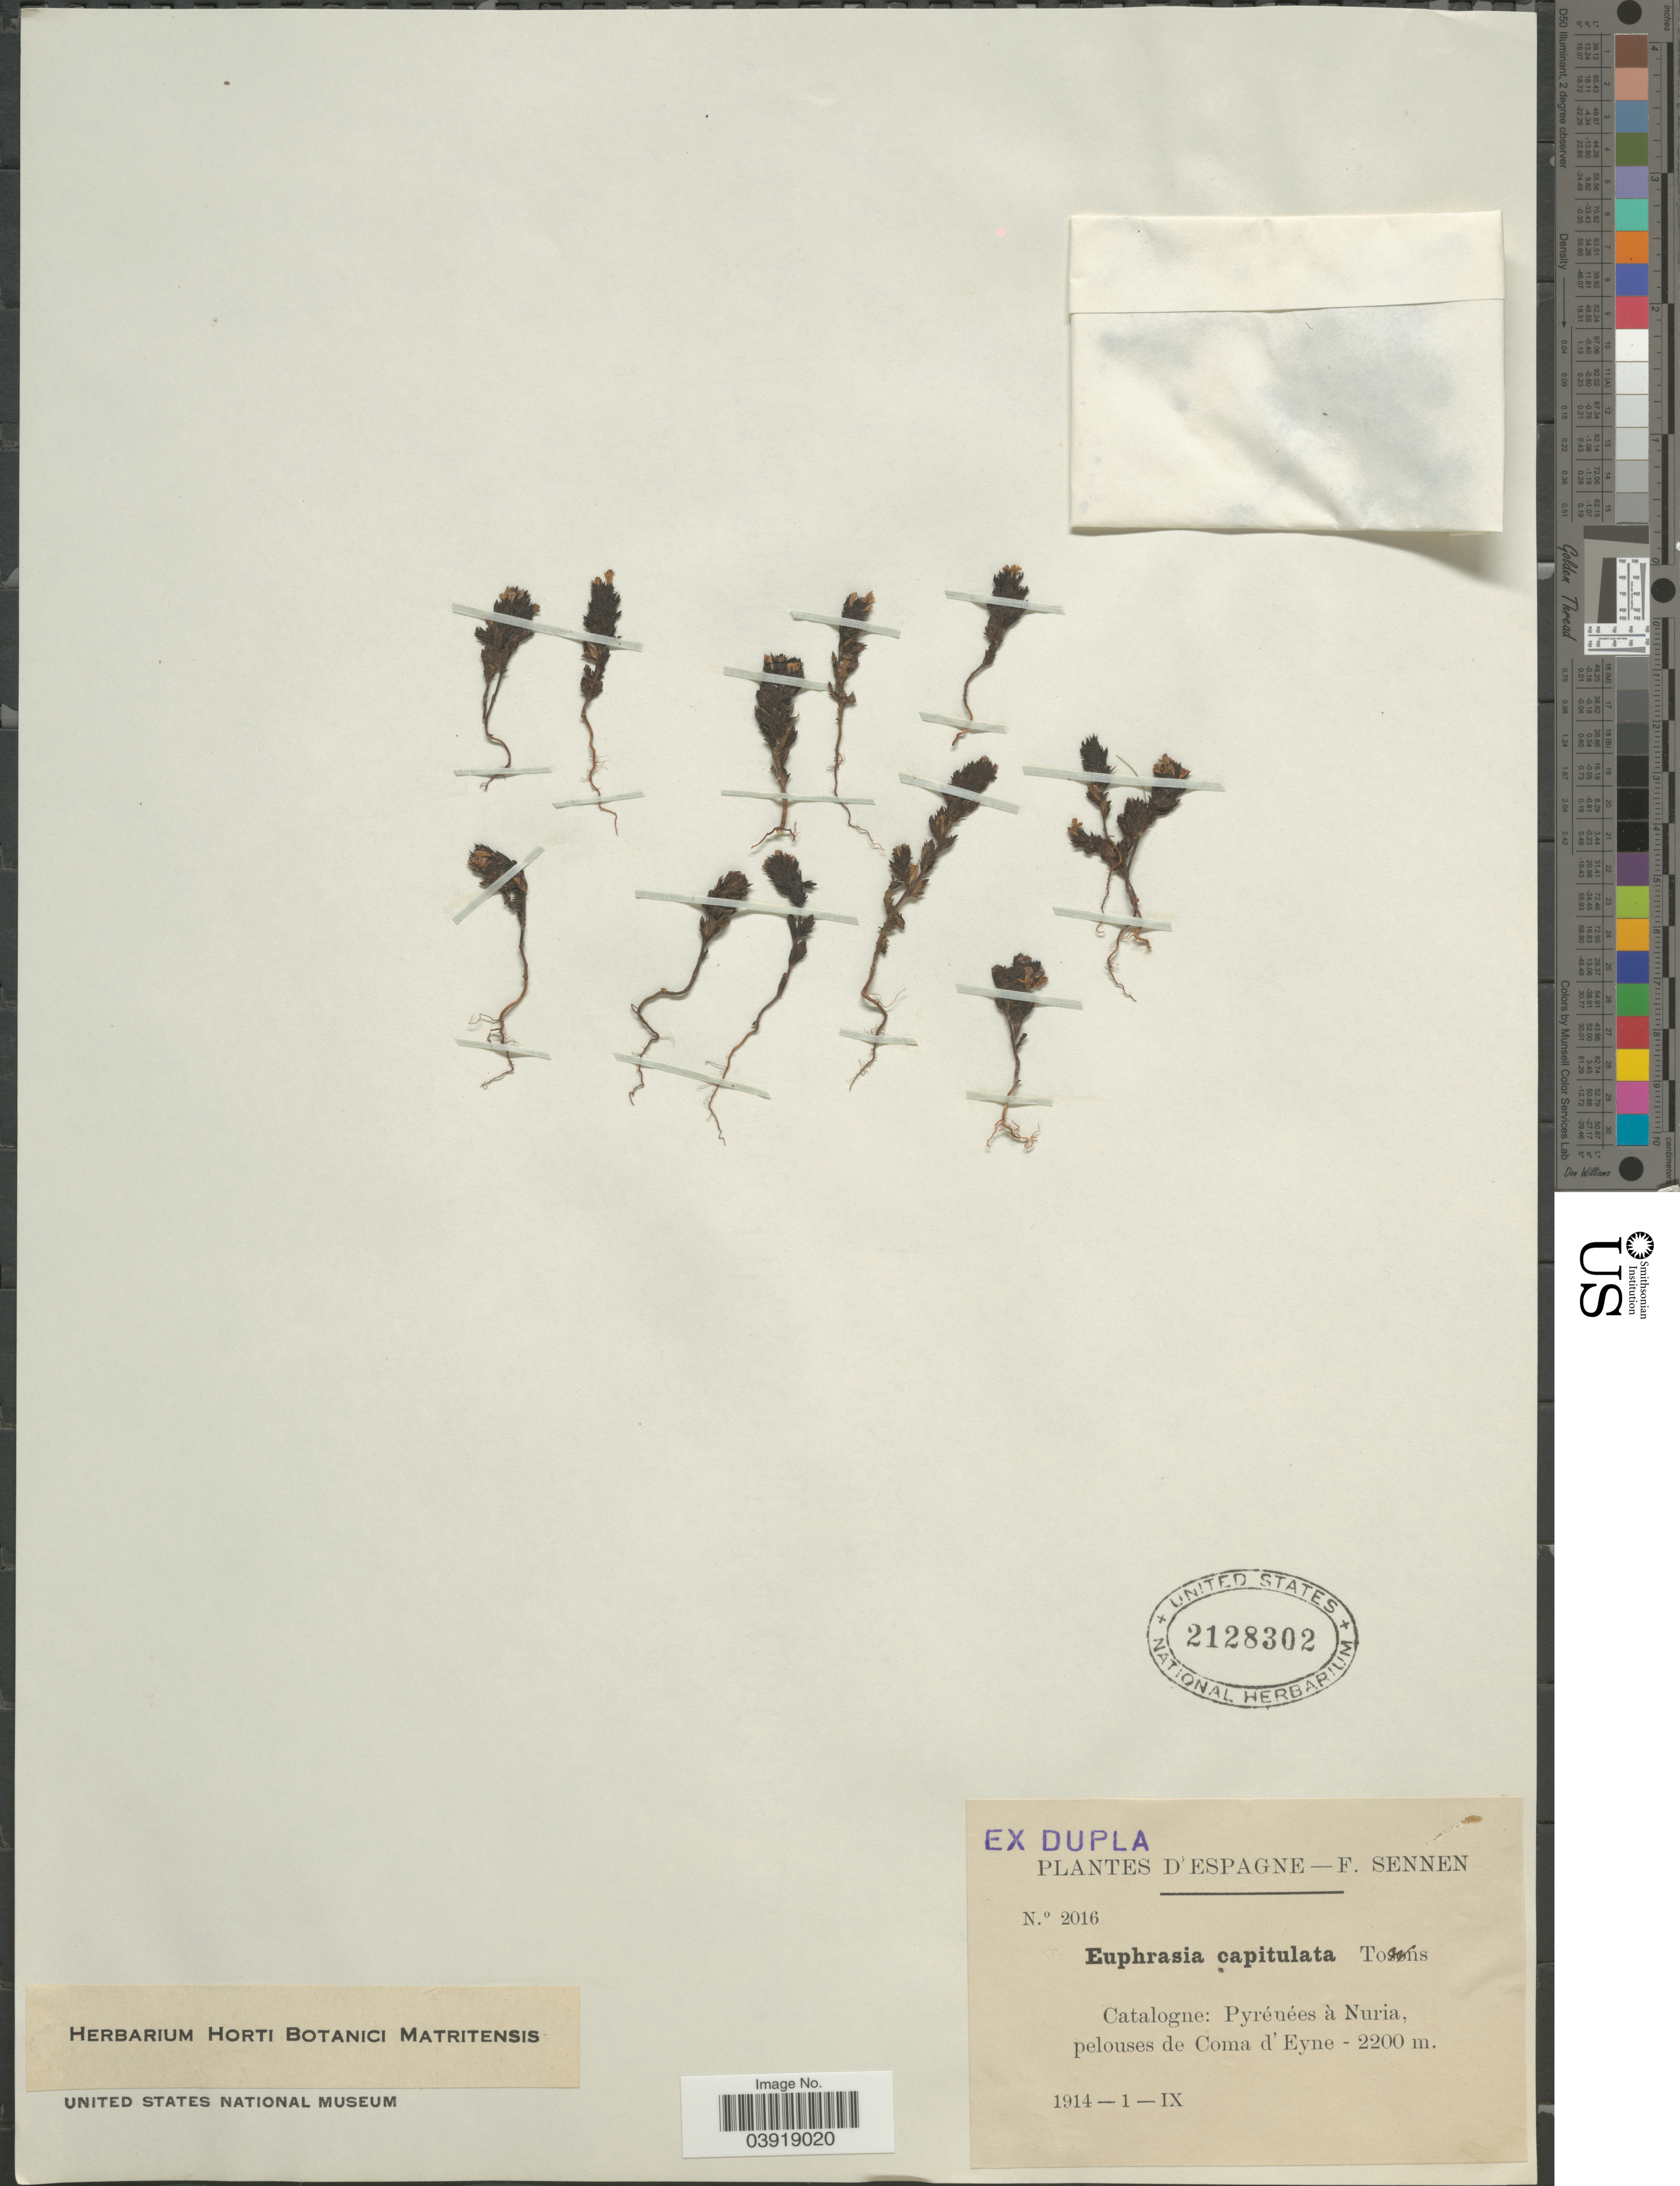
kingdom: Plantae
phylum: Tracheophyta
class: Magnoliopsida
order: Lamiales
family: Orobanchaceae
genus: Euphrasia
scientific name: Euphrasia capitulata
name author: J.F. Towns.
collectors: E. Sennen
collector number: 2016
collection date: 1914-09-01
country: Spain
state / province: Catalunya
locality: D'Espagne. Catalogne: Pyrénées à Nuria, pelouses de Coma d' Eyne.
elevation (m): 2200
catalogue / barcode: US 2128302